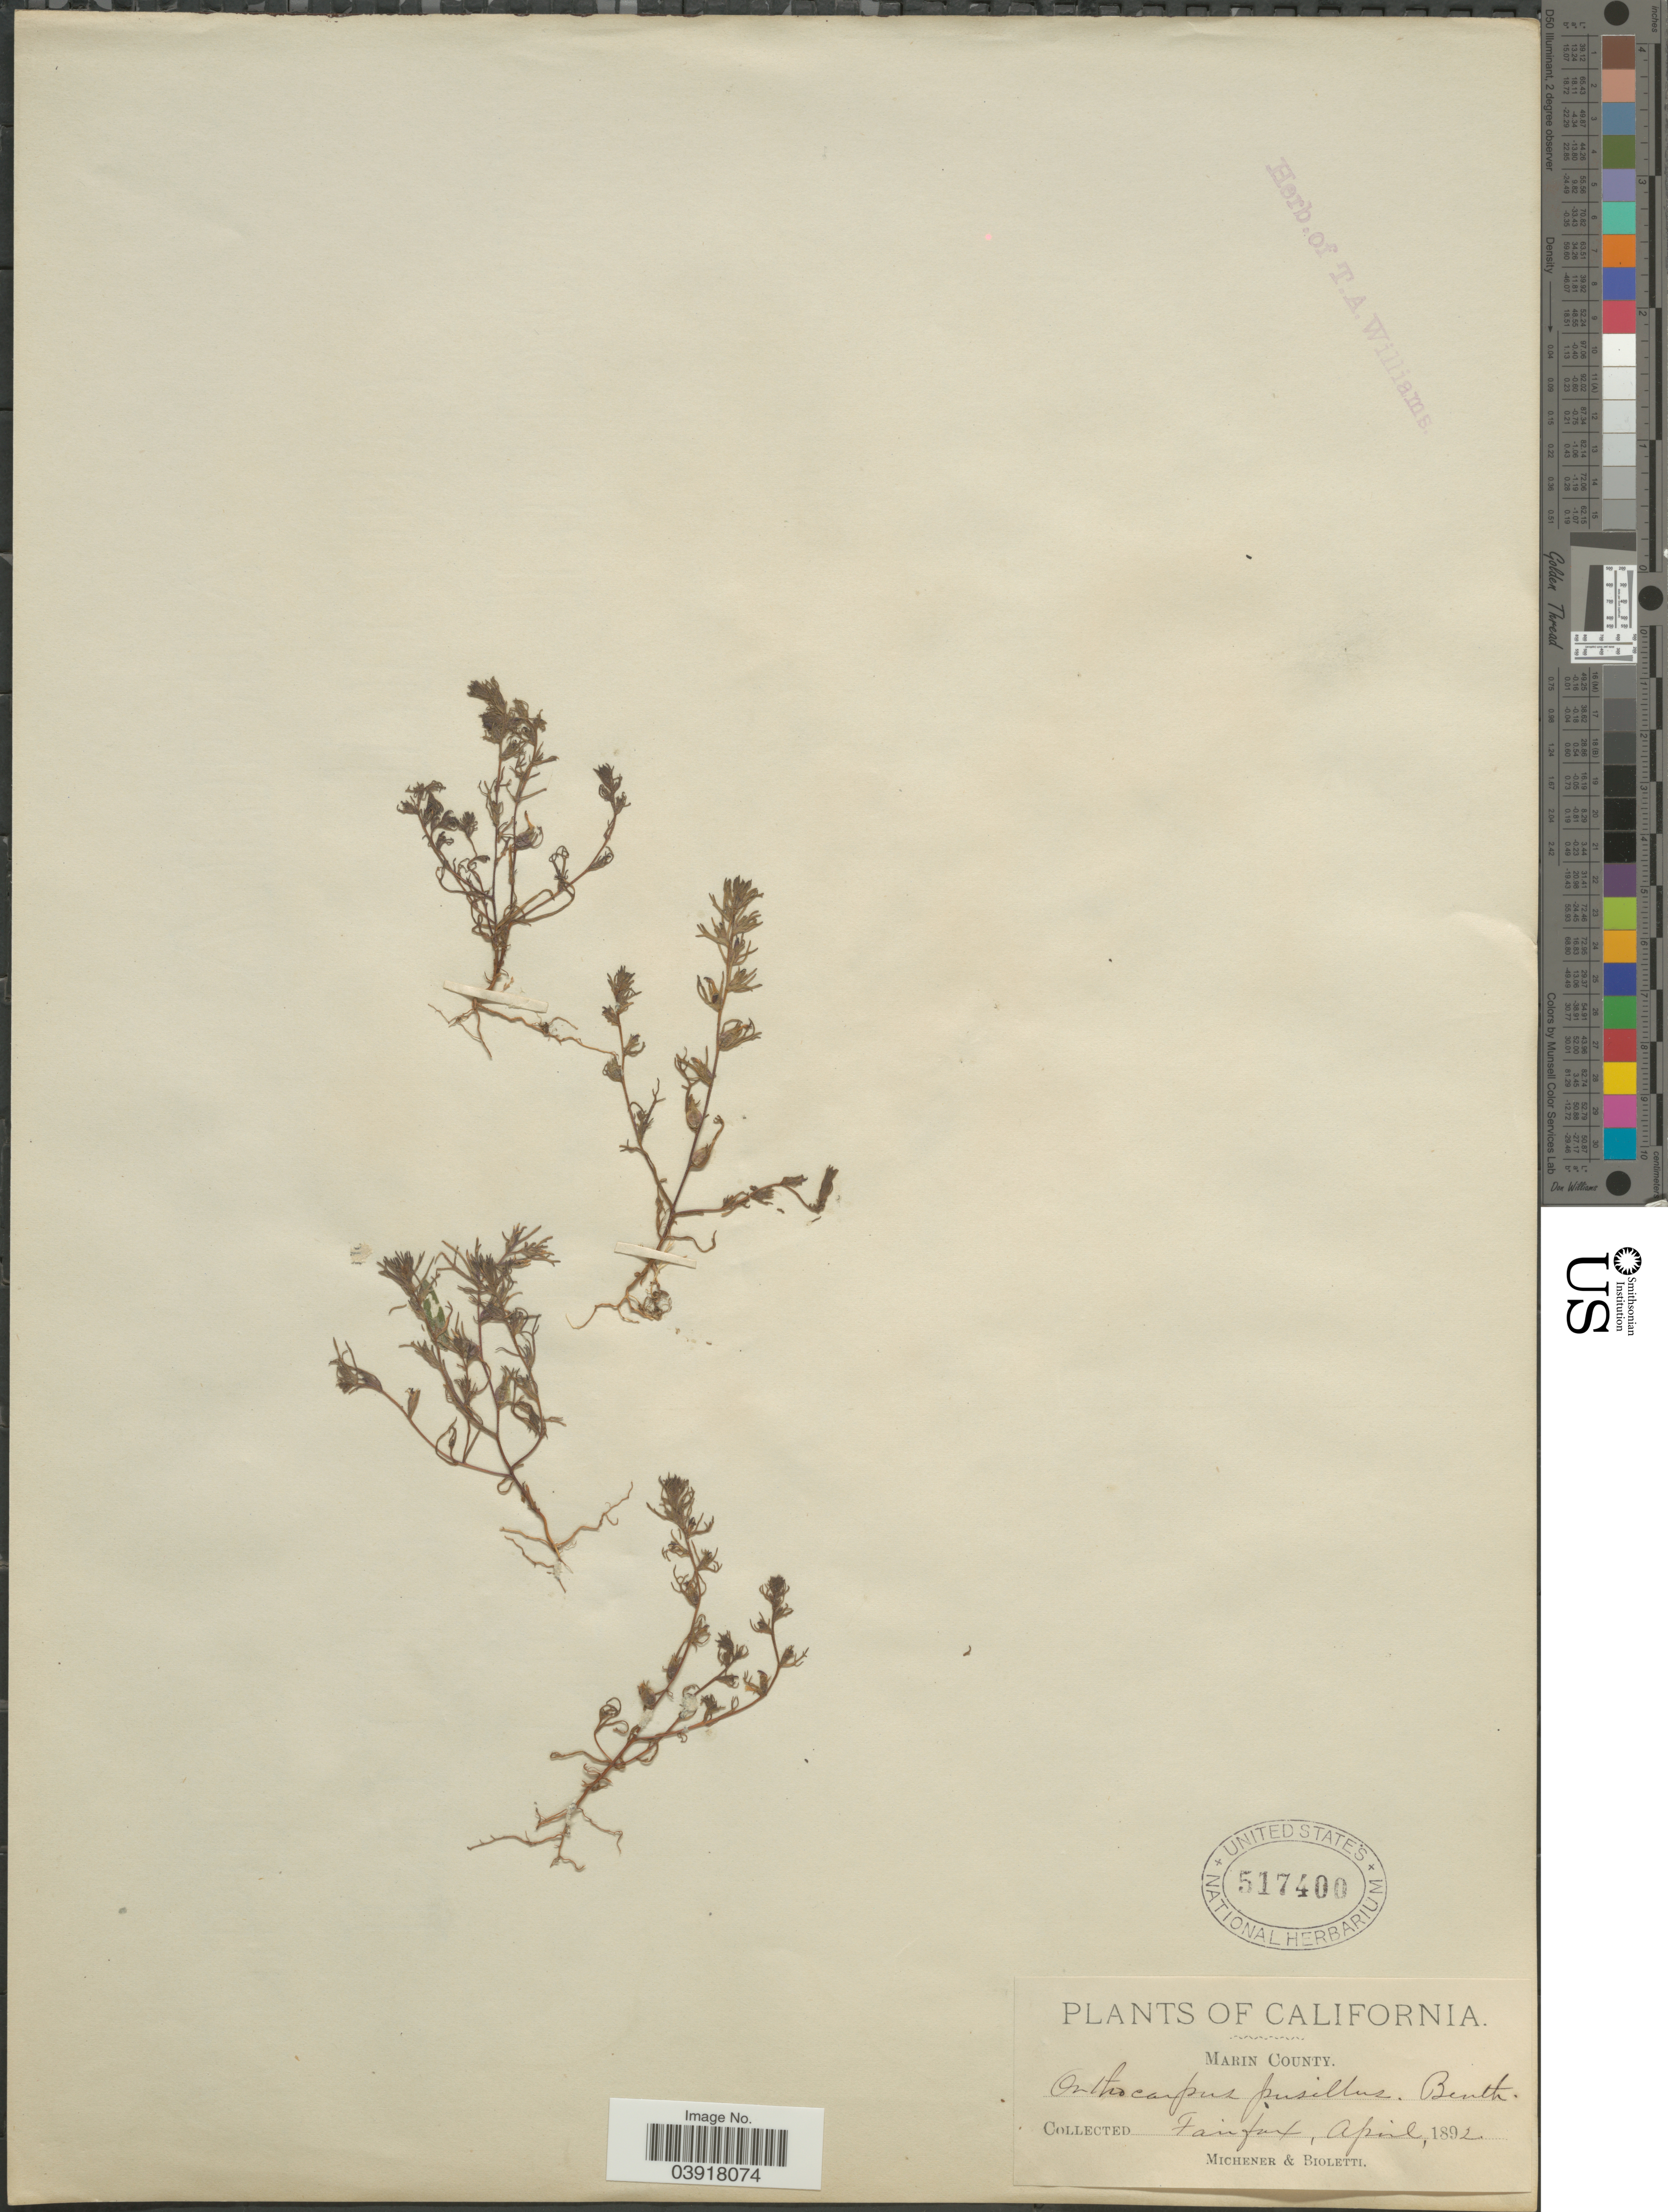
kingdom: Plantae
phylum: Tracheophyta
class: Magnoliopsida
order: Lamiales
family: Orobanchaceae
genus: Orthocarpus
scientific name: Orthocarpus pusillus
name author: Benth.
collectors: -. Michener & -- Bioletti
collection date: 1892-04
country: United States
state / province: California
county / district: Marin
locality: Marin County. Fairfax.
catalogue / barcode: US 517400